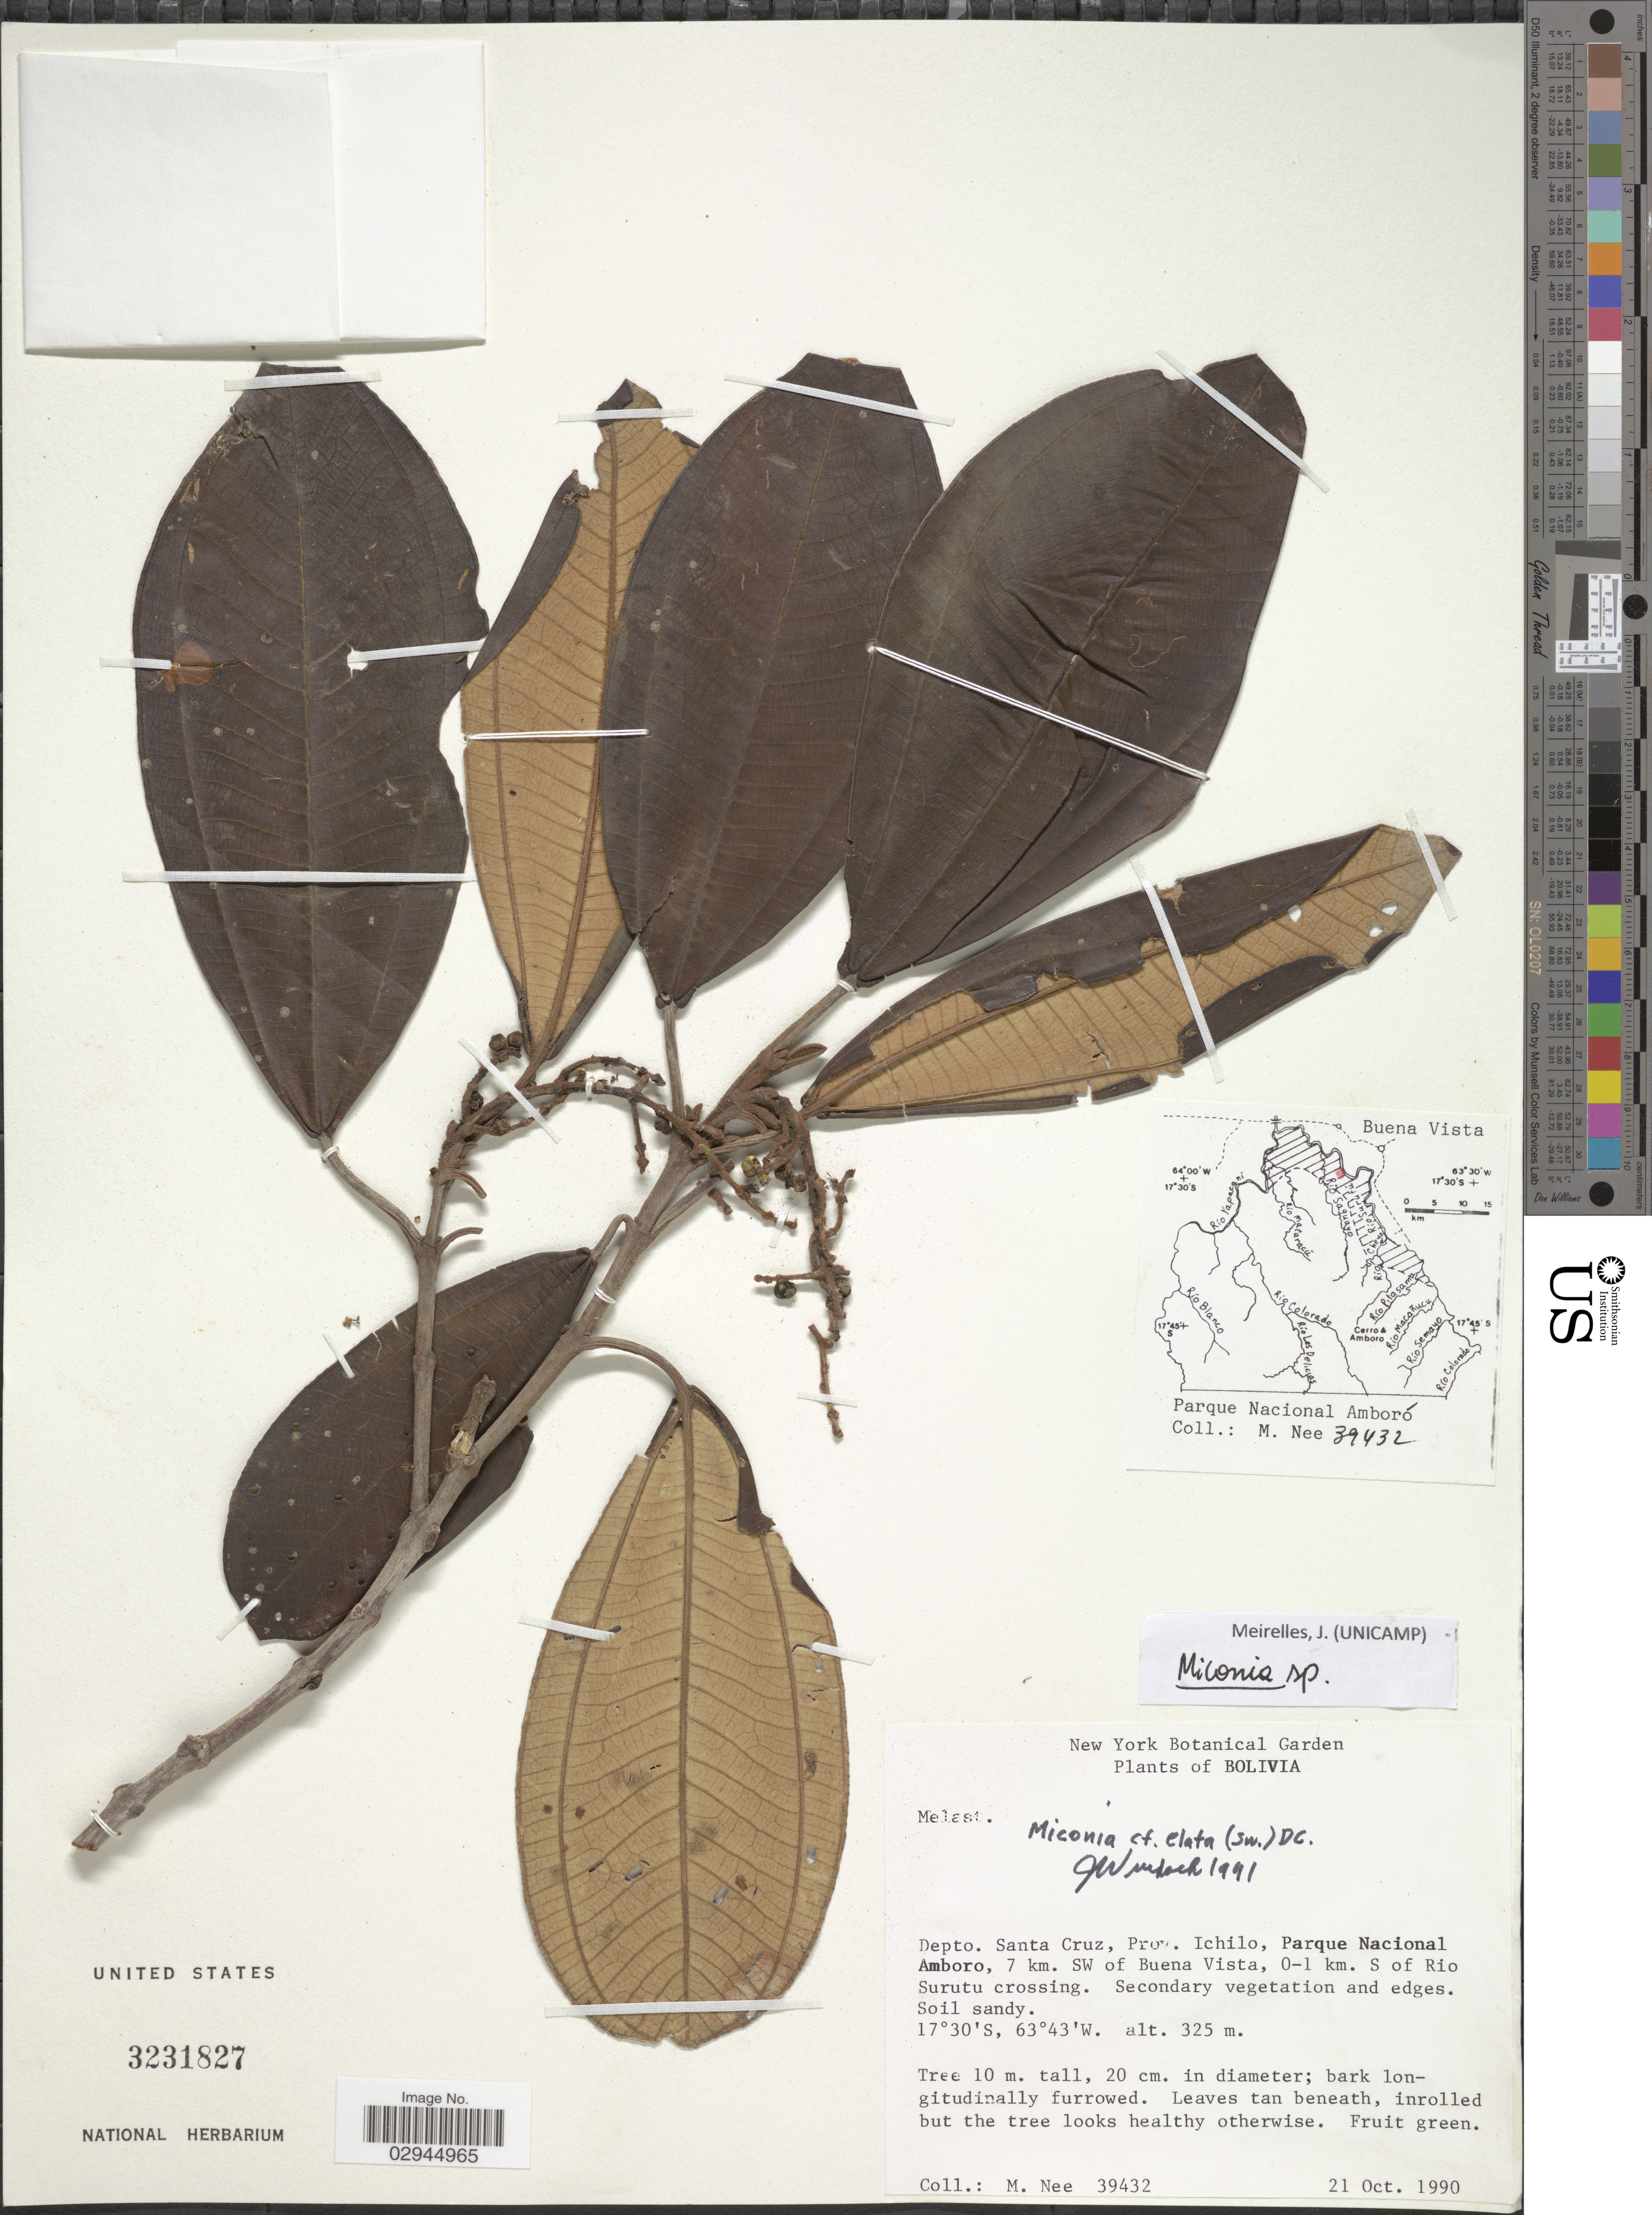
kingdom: Plantae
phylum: Tracheophyta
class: Magnoliopsida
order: Myrtales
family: Melastomataceae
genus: Miconia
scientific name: Miconia sp.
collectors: M. Nee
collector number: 39432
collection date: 1990-10-21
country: Bolivia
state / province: Santa Cruz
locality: Depto. Santa Cruz, Prov. Ichilo, Parque Nacional Amboro, 7 km. SW of Buena Vista, 0-1 km. S of Rio Surutu crossing.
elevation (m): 325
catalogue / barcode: US 3231827